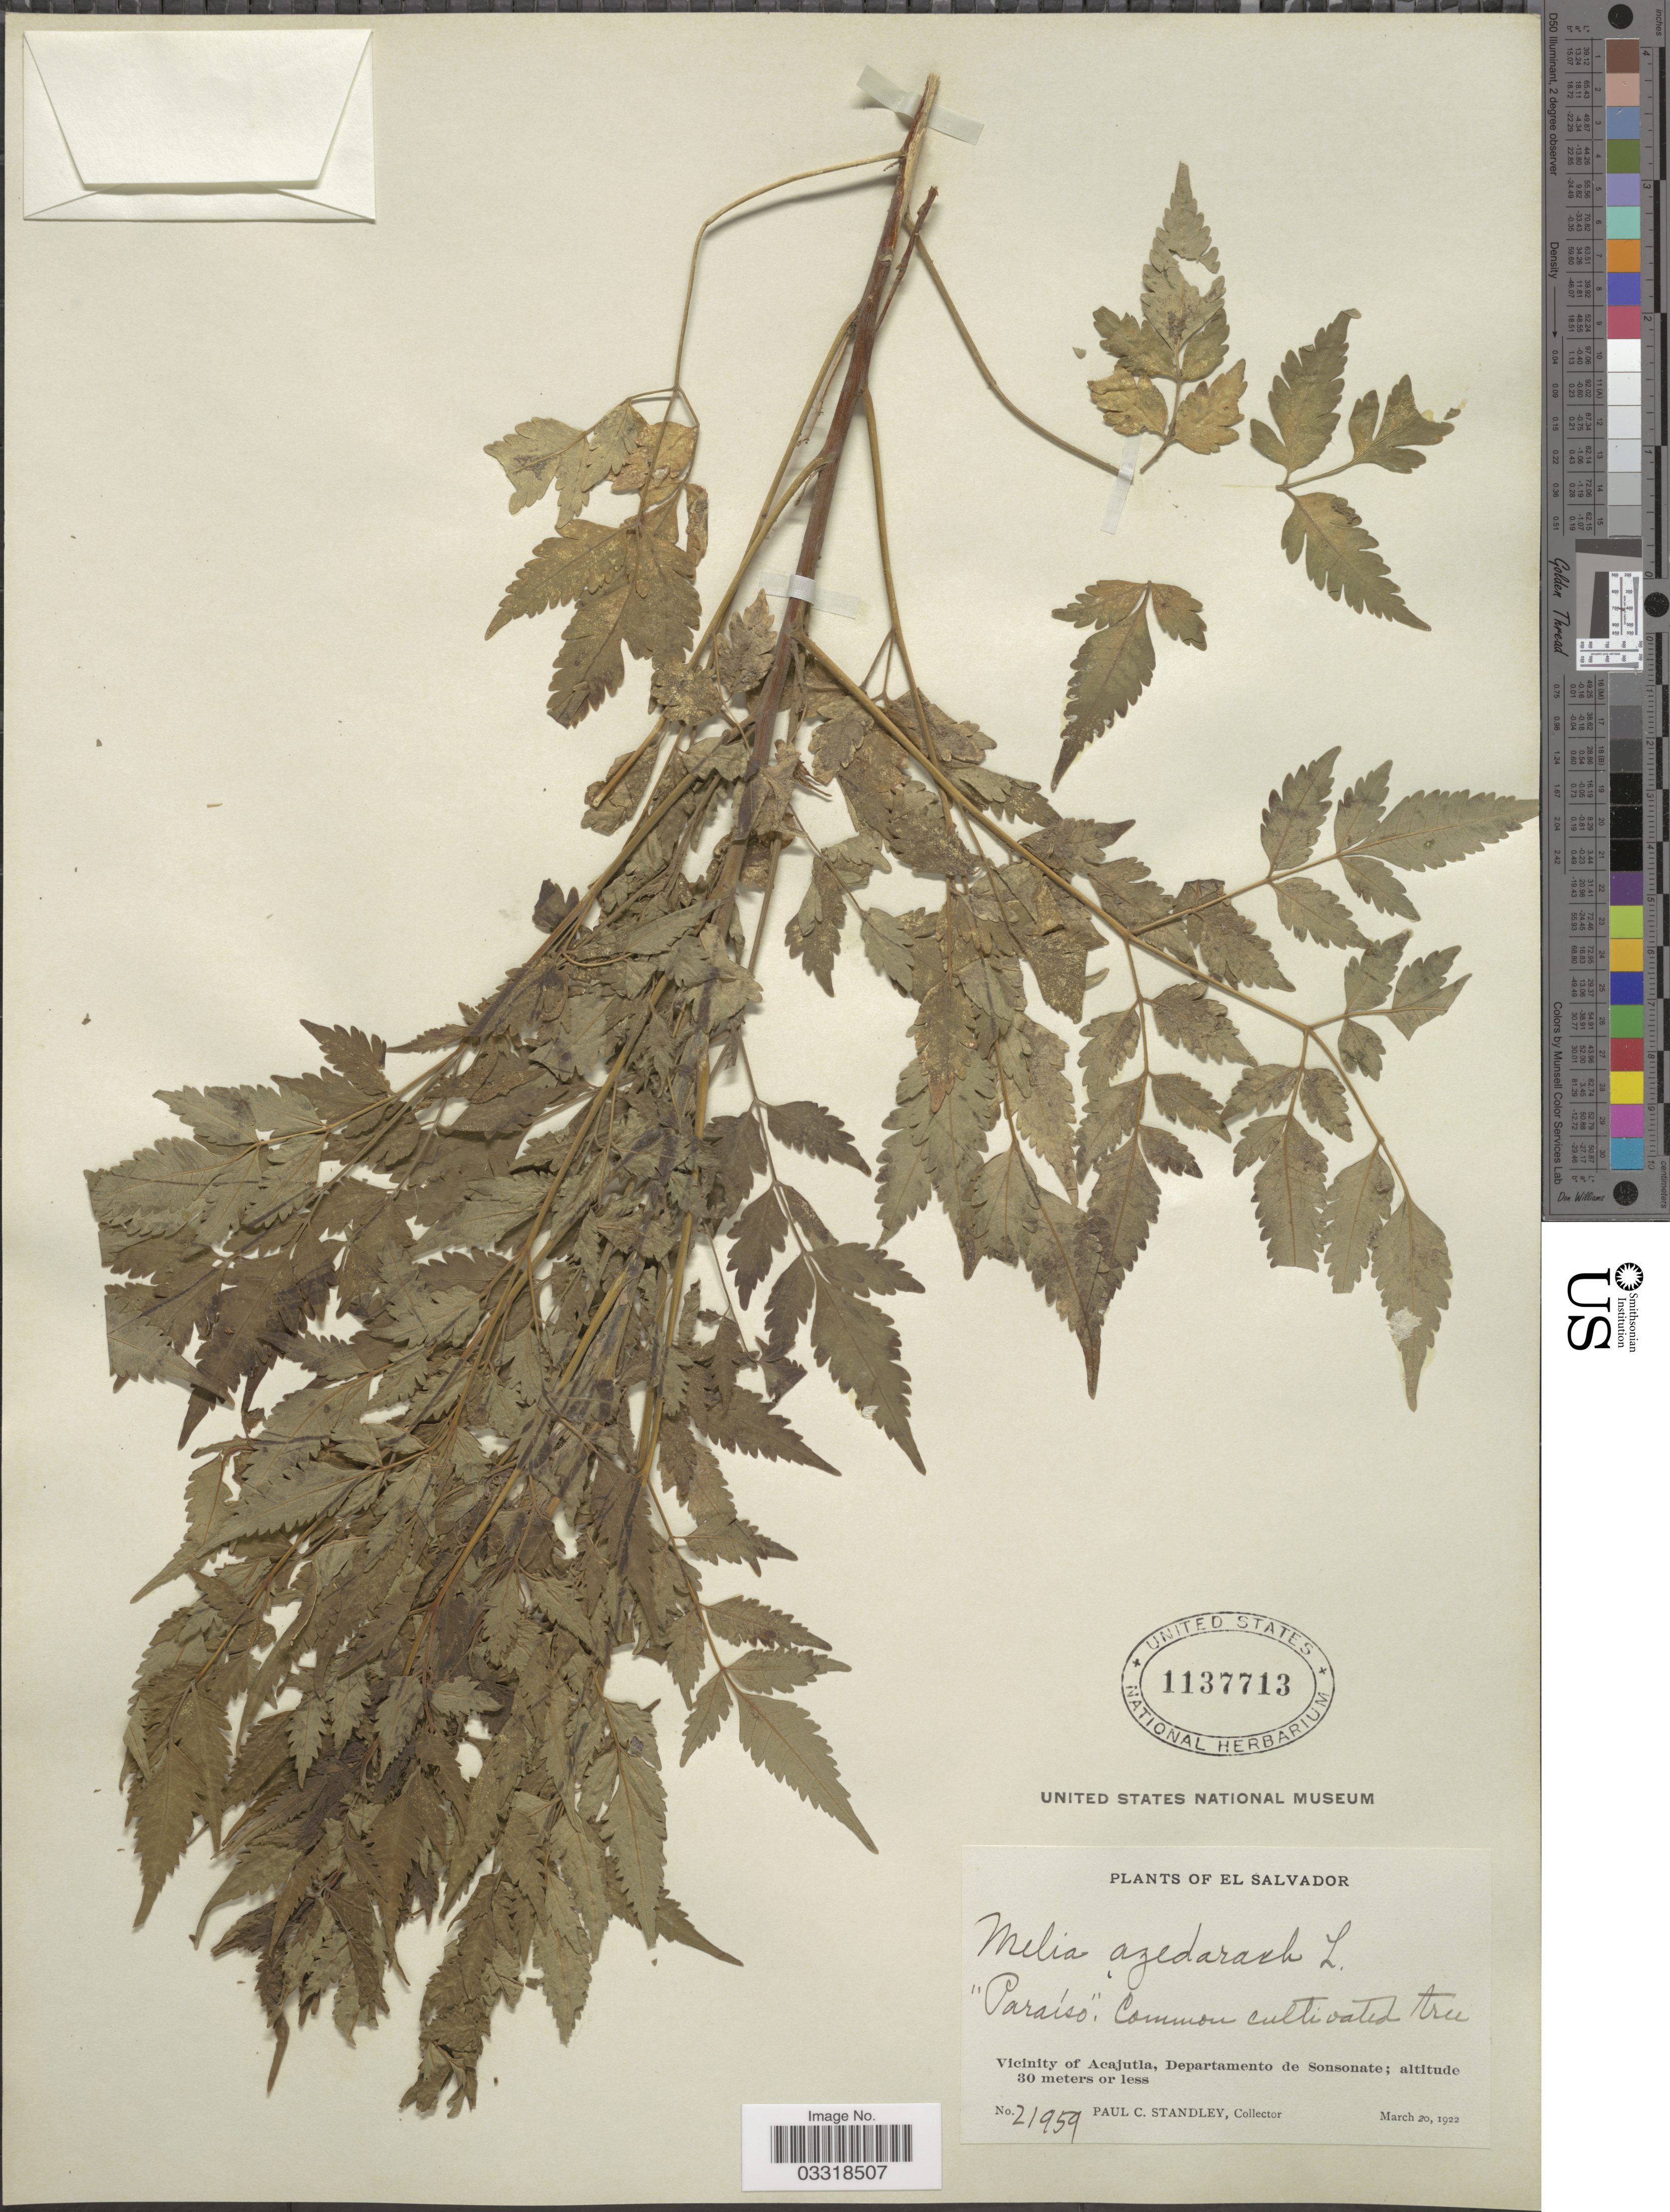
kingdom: Plantae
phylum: Tracheophyta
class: Magnoliopsida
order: Sapindales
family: Meliaceae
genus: Melia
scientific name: Melia azedarach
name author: L.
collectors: P. C. Standley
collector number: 21959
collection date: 1922-03-20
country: El Salvador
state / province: Sonsonate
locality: Vicinity of Acajutla, Departamento de Sonsonate.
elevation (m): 30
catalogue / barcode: US 1137713